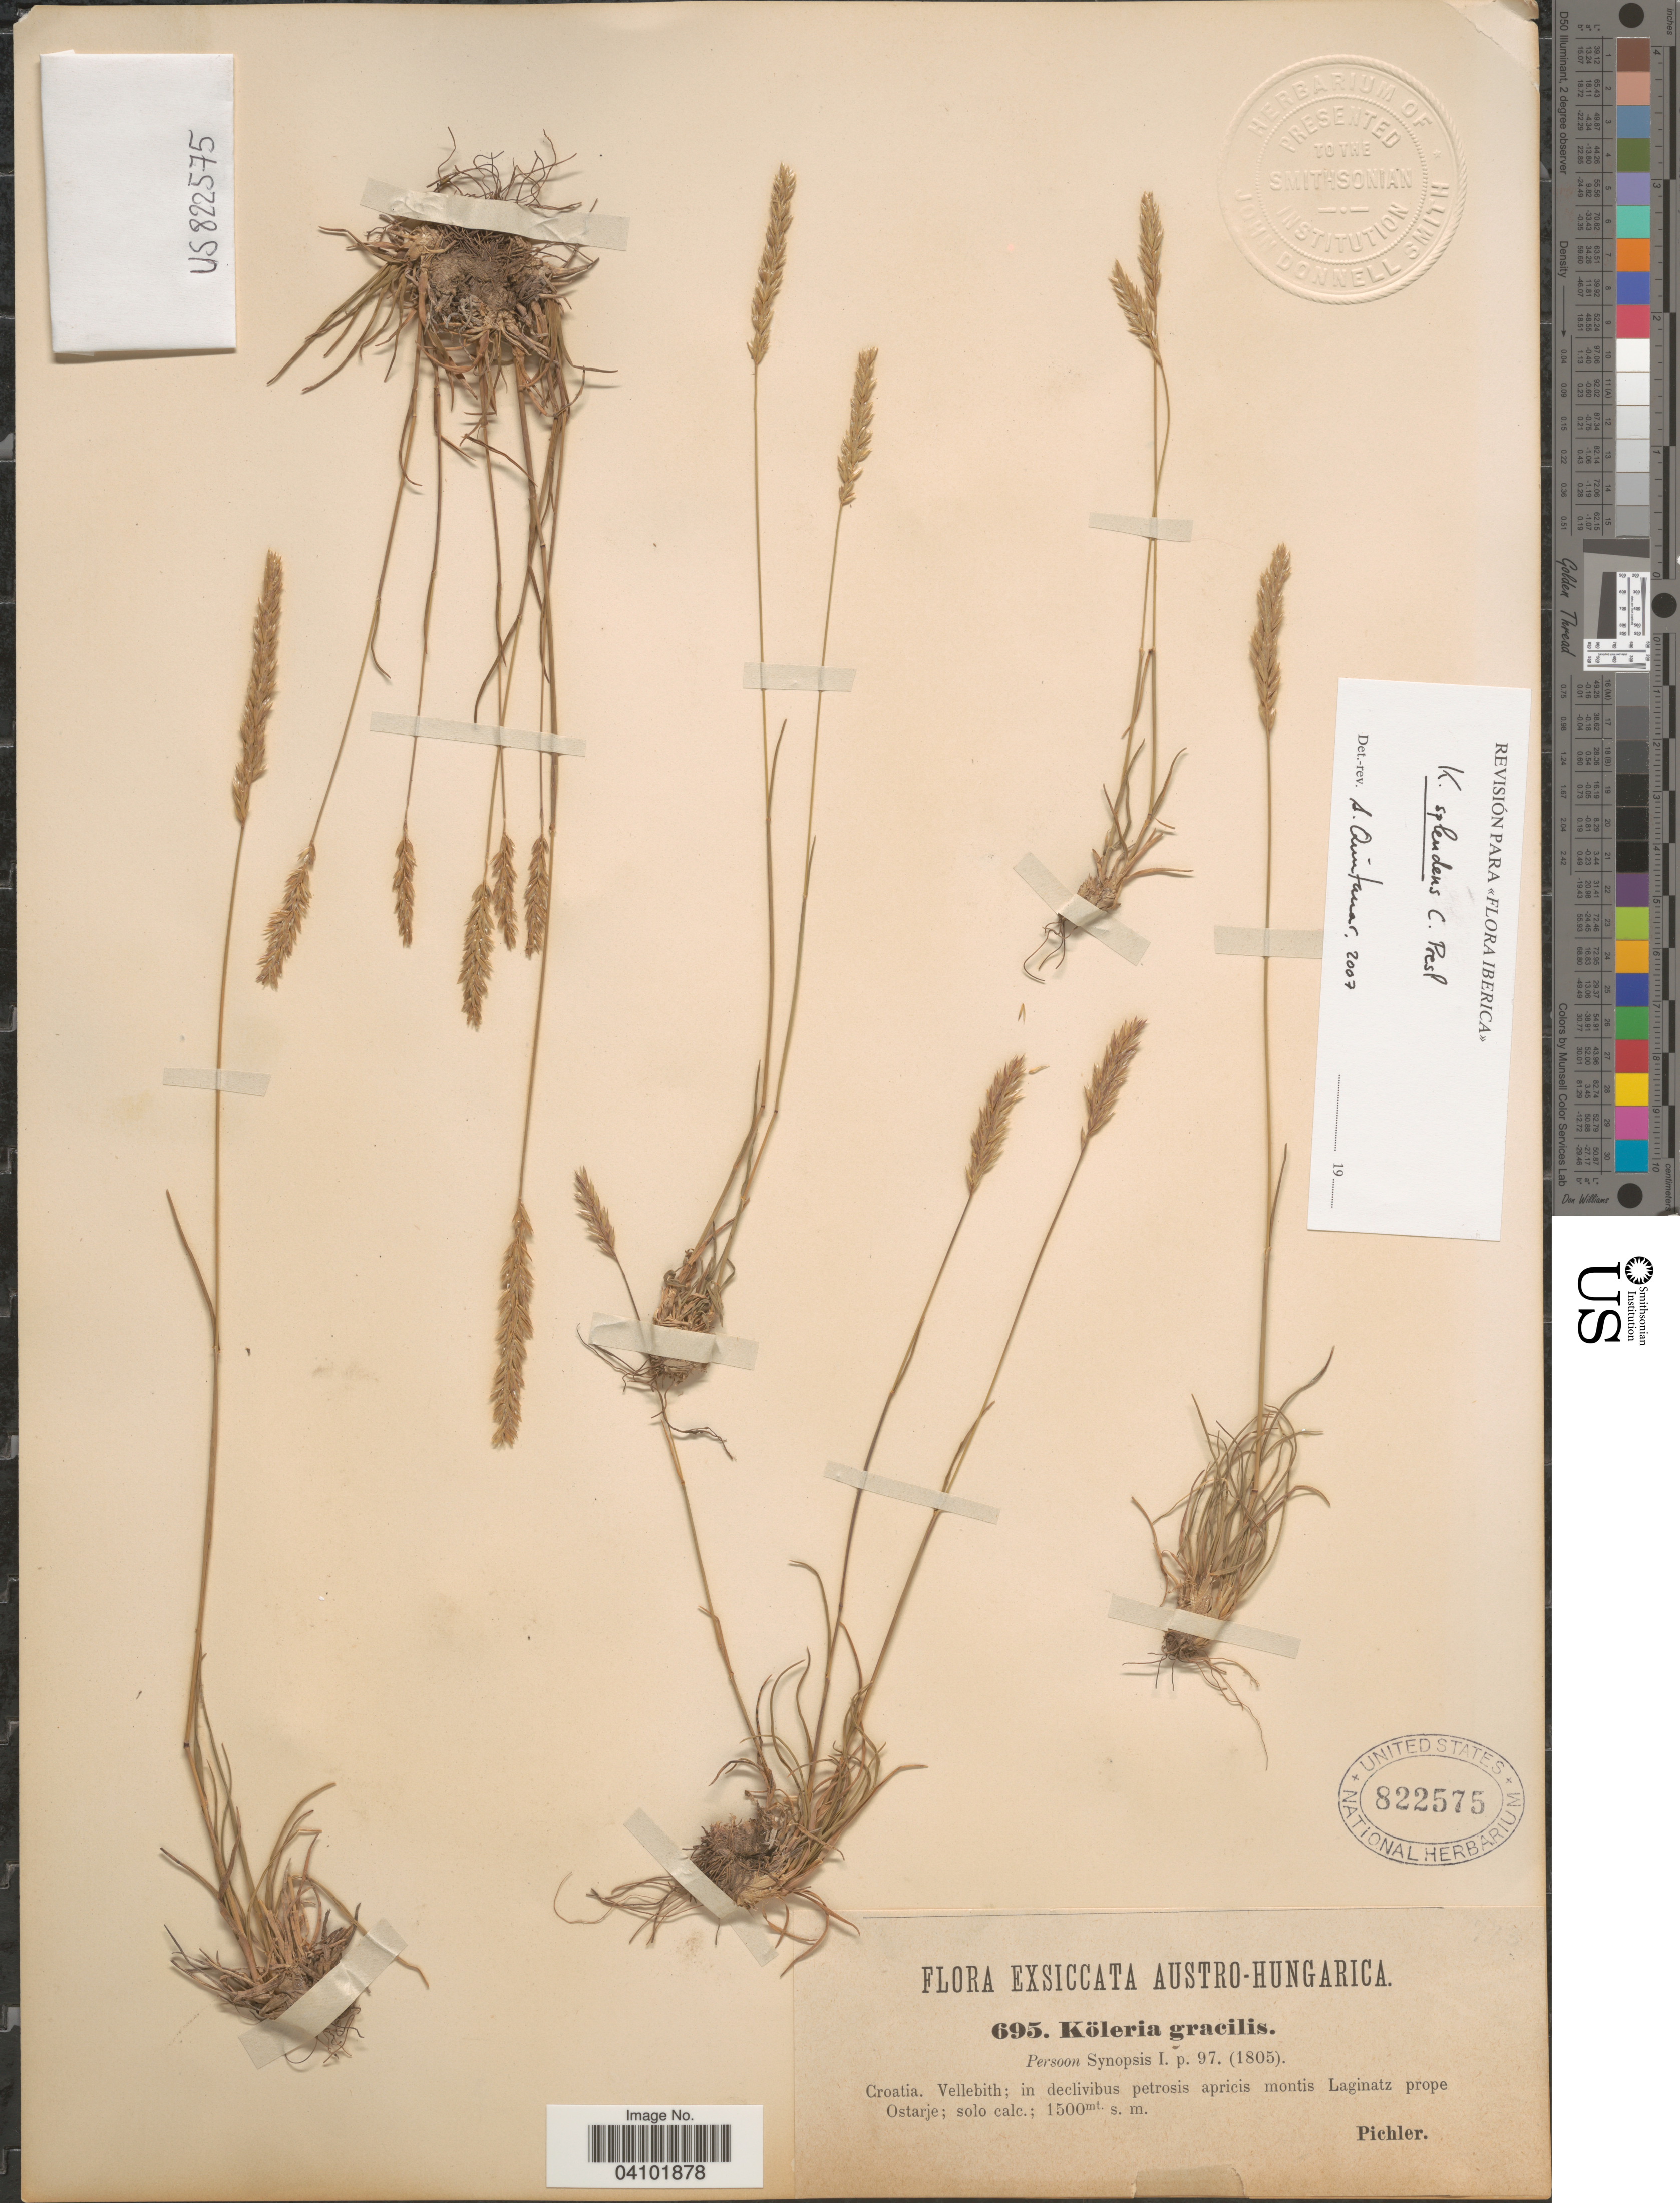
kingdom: Plantae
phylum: Tracheophyta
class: Liliopsida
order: Poales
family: Poaceae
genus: Koeleria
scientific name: Koeleria splendens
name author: C. Presl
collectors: Pichler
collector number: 695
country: Croatia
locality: Austro-Hungarica. Vellebith; in declivibus petrosis apricis montis Laginatz prope Ostarje.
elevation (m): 1500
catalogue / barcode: US 822575